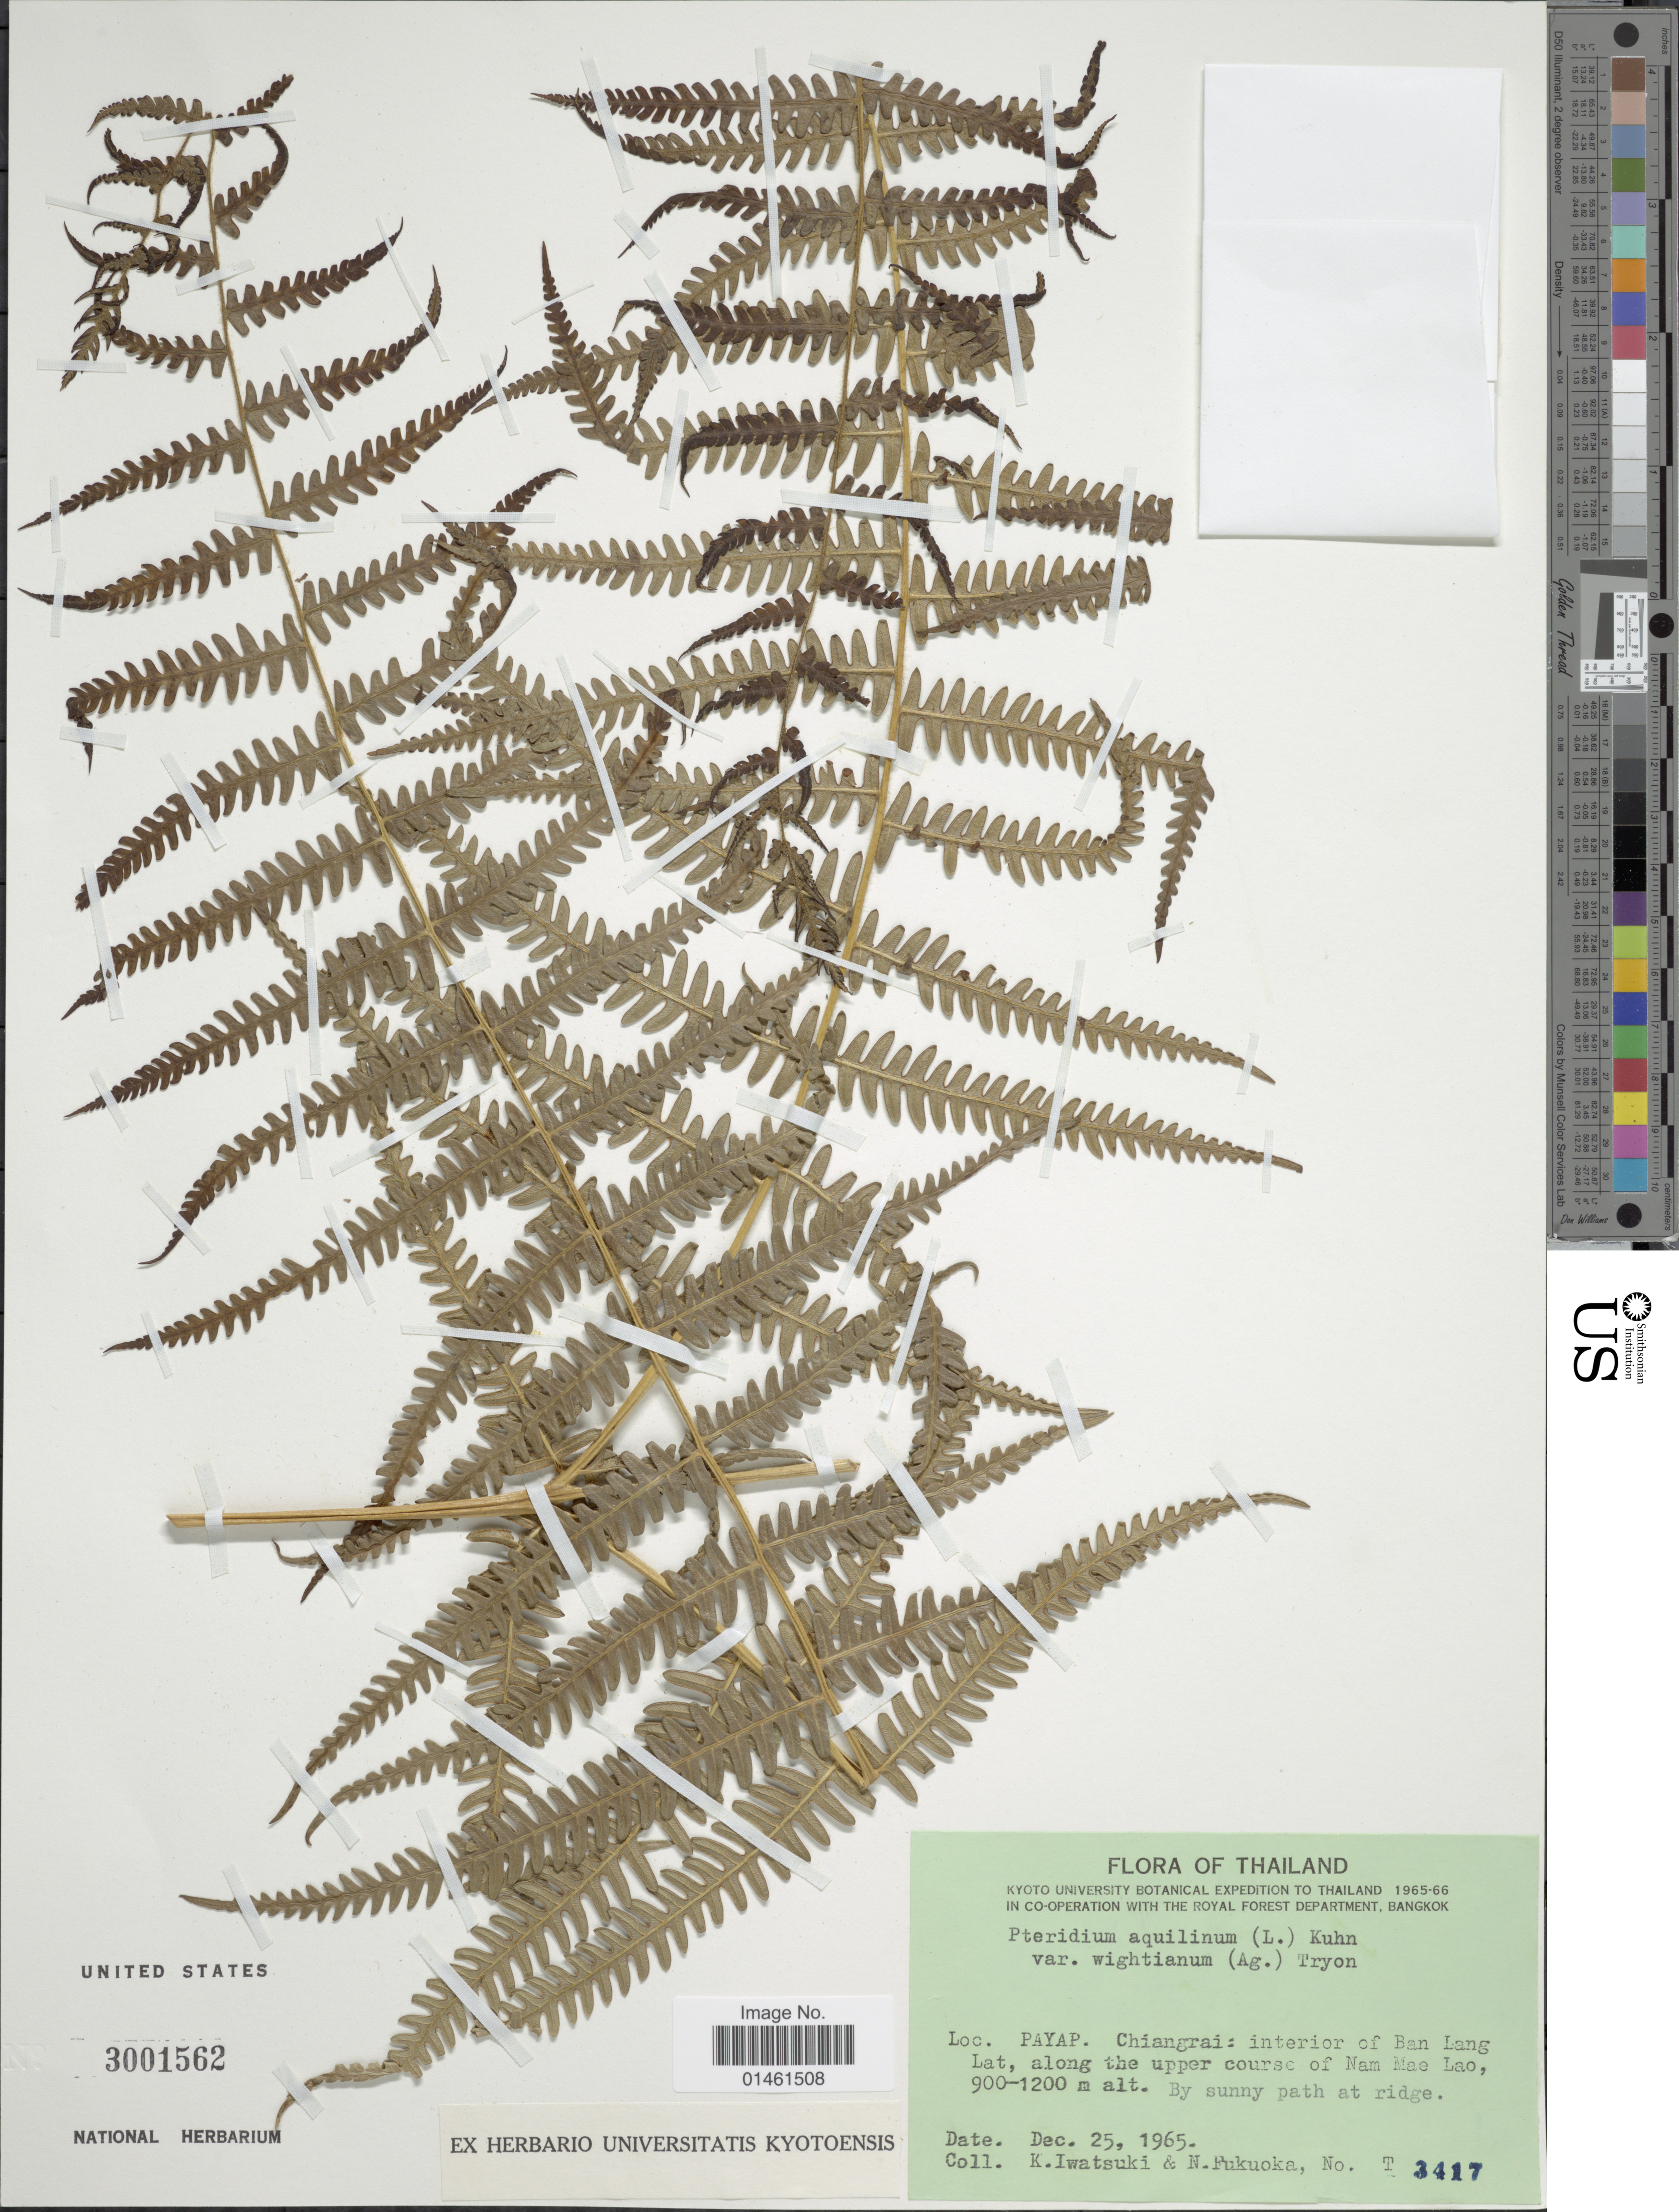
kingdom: Plantae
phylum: Tracheophyta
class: Polypodiopsida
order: Polypodiales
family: Dennstaedtiaceae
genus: Pteridium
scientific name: Pteridium aquilinum var. wightianum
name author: (J. Agardh) R.M. Tryon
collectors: K. Iwatsuki & N. Fukuoka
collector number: T3417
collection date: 1965-12-25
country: Thailand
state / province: Chiang Rai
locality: Payap, Chiangrai: interior of Ban lang Lat, along the upper course of Nam Mae Lao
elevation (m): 900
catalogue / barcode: US 3001562